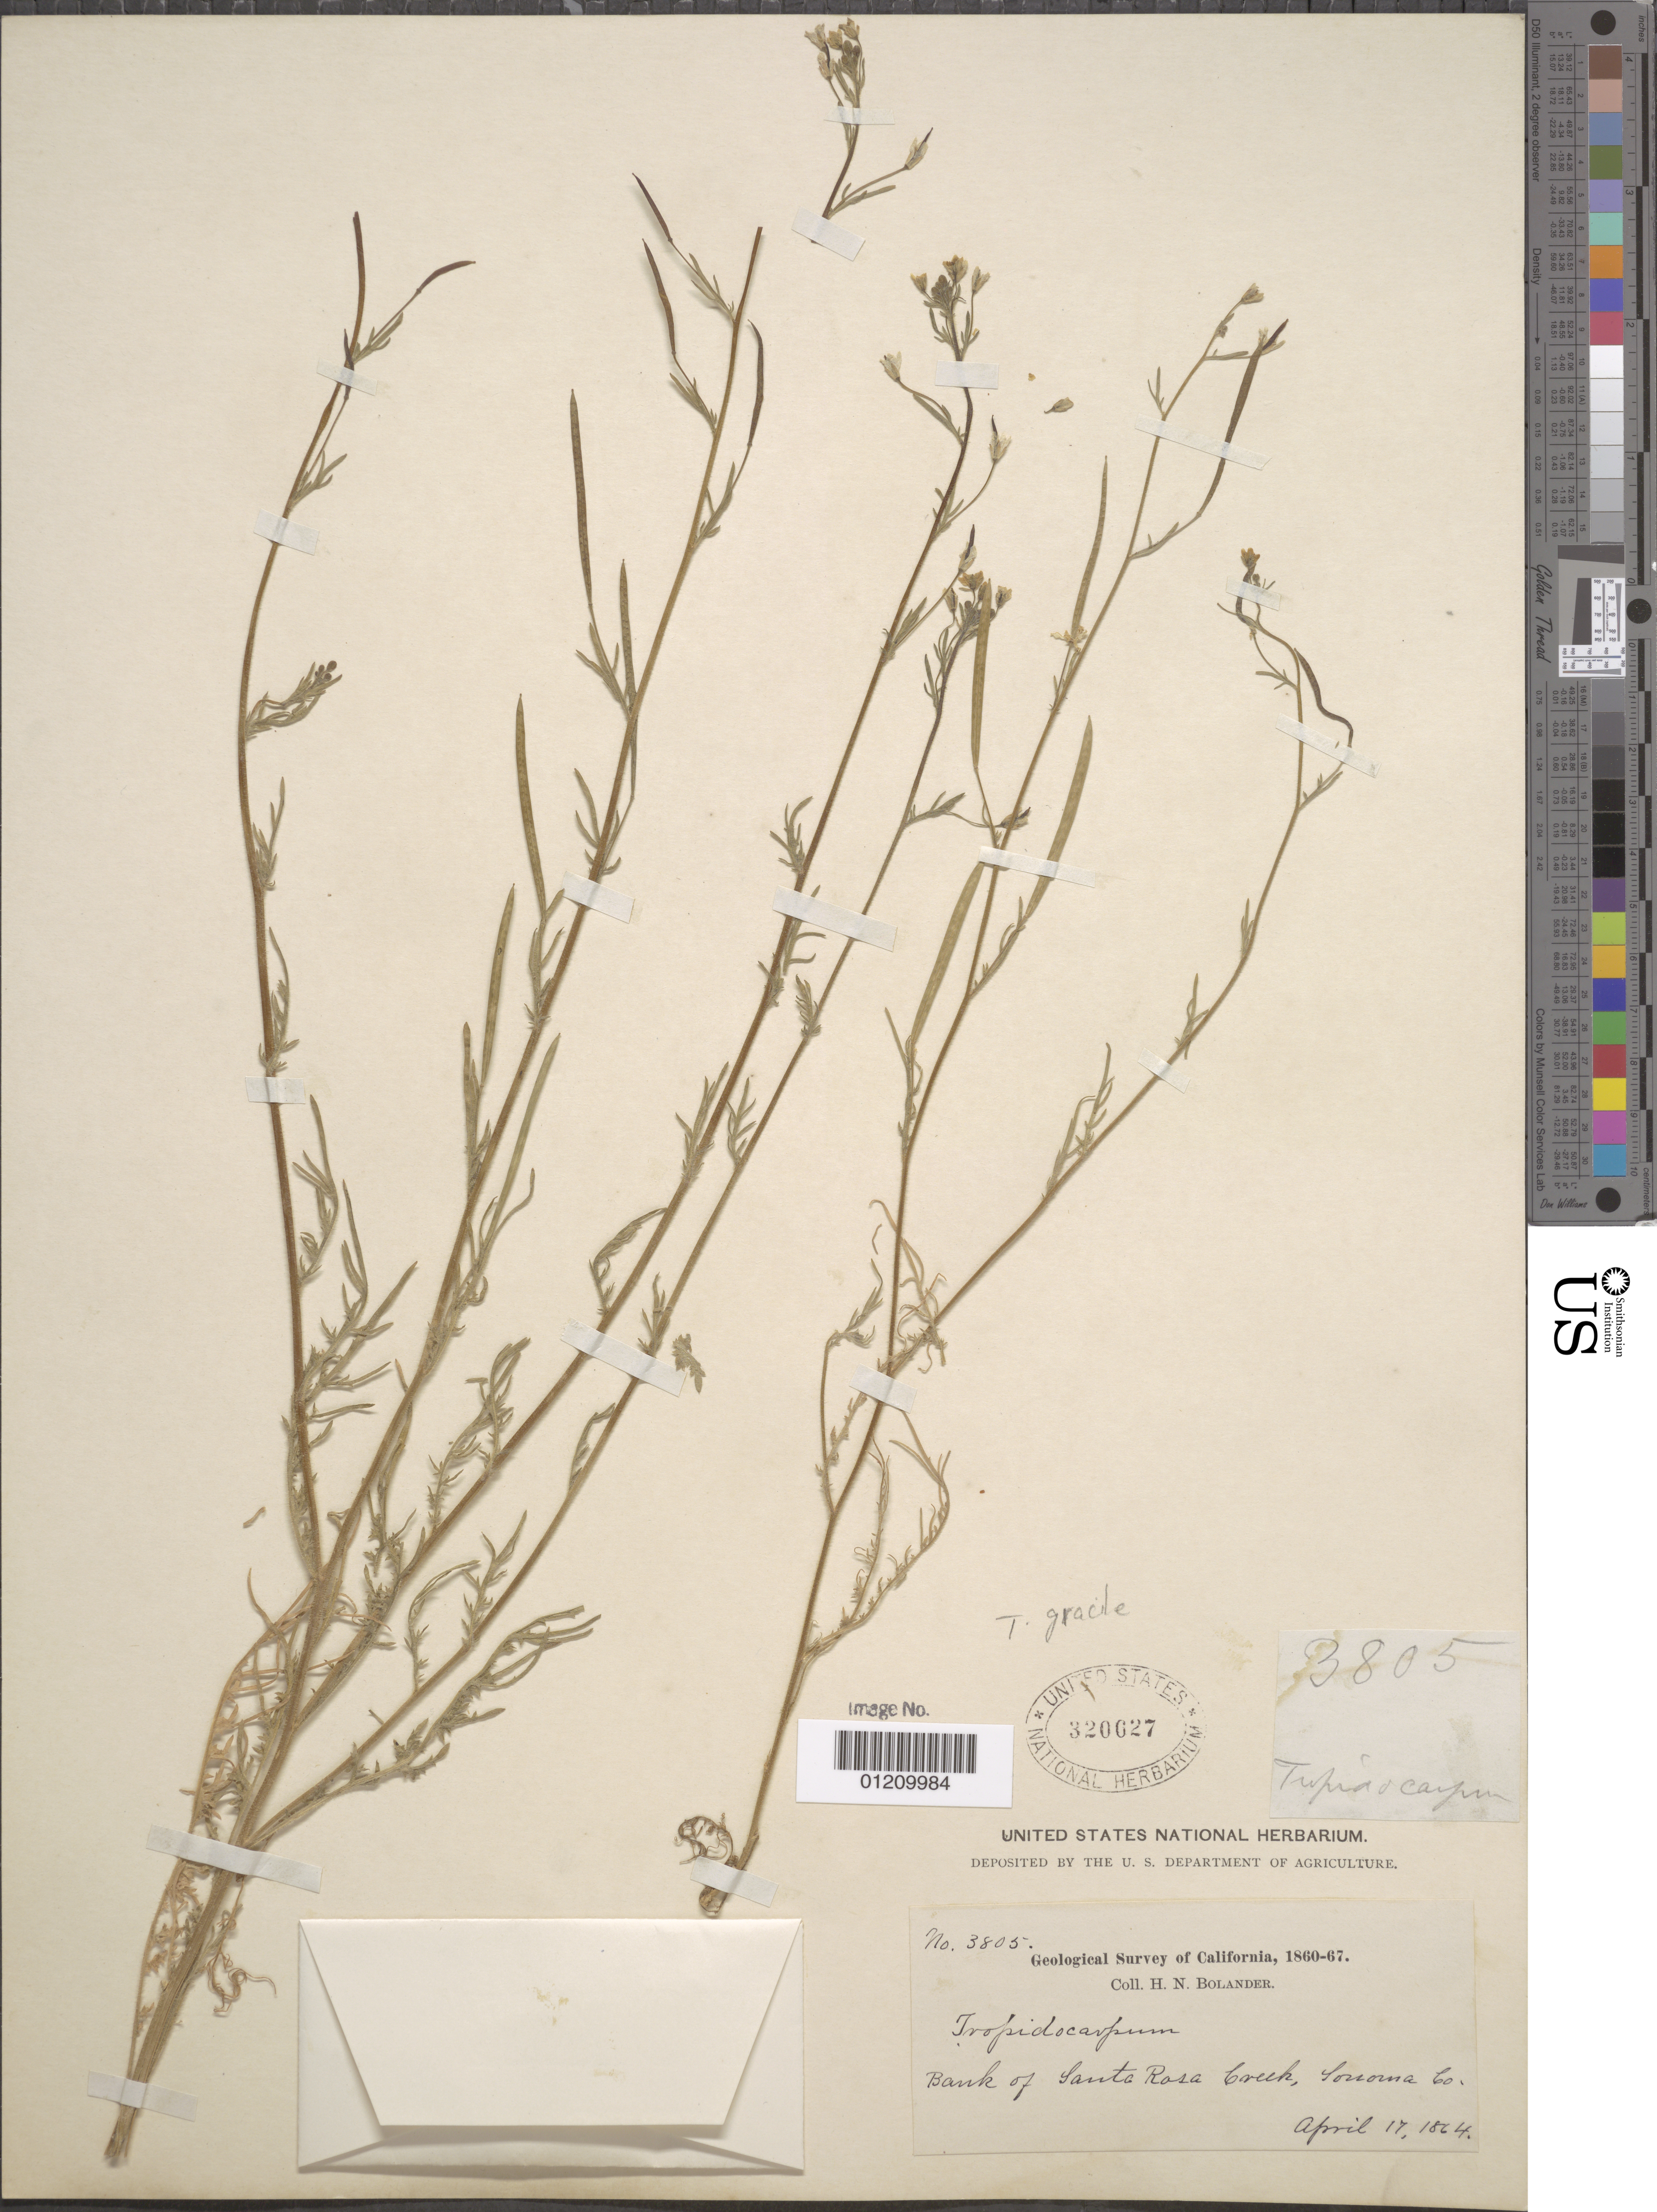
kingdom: Plantae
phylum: Tracheophyta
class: Magnoliopsida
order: Brassicales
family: Brassicaceae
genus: Tropidocarpum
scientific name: Tropidocarpum gracile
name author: Hook.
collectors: H. Bolander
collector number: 3805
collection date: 1864-04-17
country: United States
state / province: California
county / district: Sonoma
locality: Bank of Santa Rosa Creek.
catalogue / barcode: US 320627